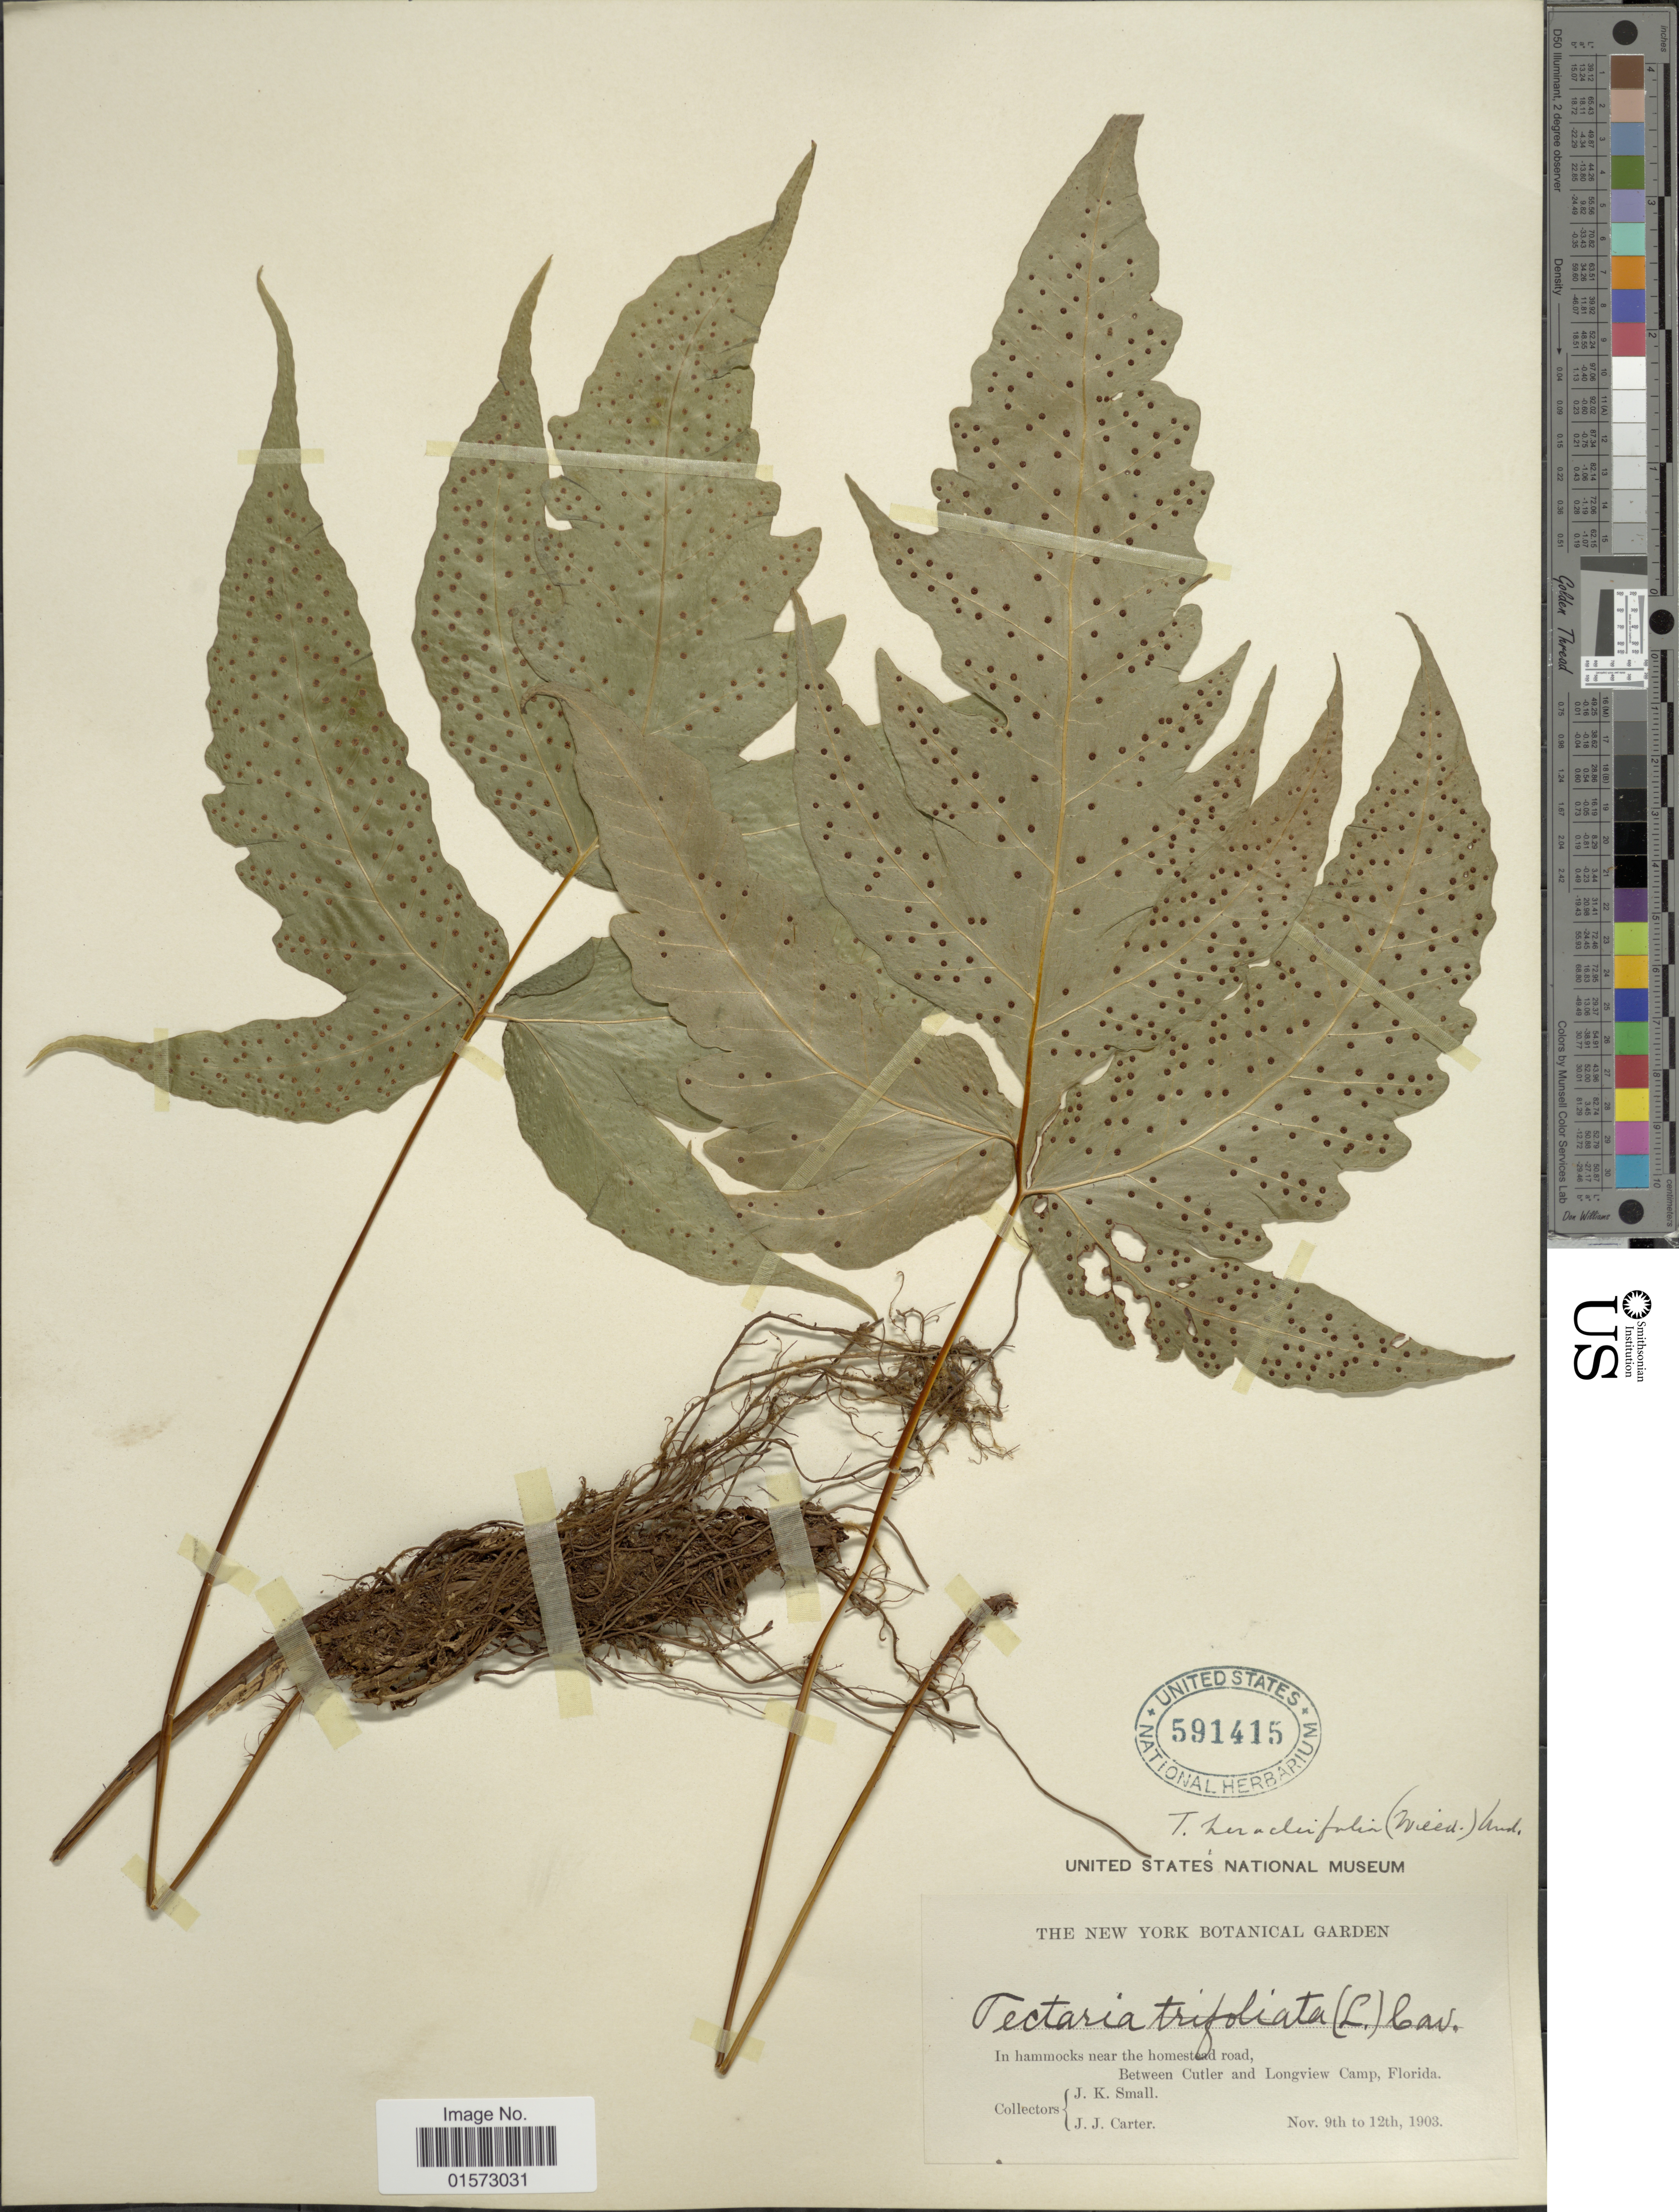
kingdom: Plantae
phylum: Tracheophyta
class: Polypodiopsida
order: Polypodiales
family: Tectariaceae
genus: Tectaria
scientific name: Tectaria heracleifolia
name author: (Willd.) Underw.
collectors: J. K. Small & J. Carter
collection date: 1903-11-09/1903-11-12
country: United States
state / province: Florida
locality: In hammocks near the homestead road, Between Cutler and Longview Camp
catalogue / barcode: US 591415